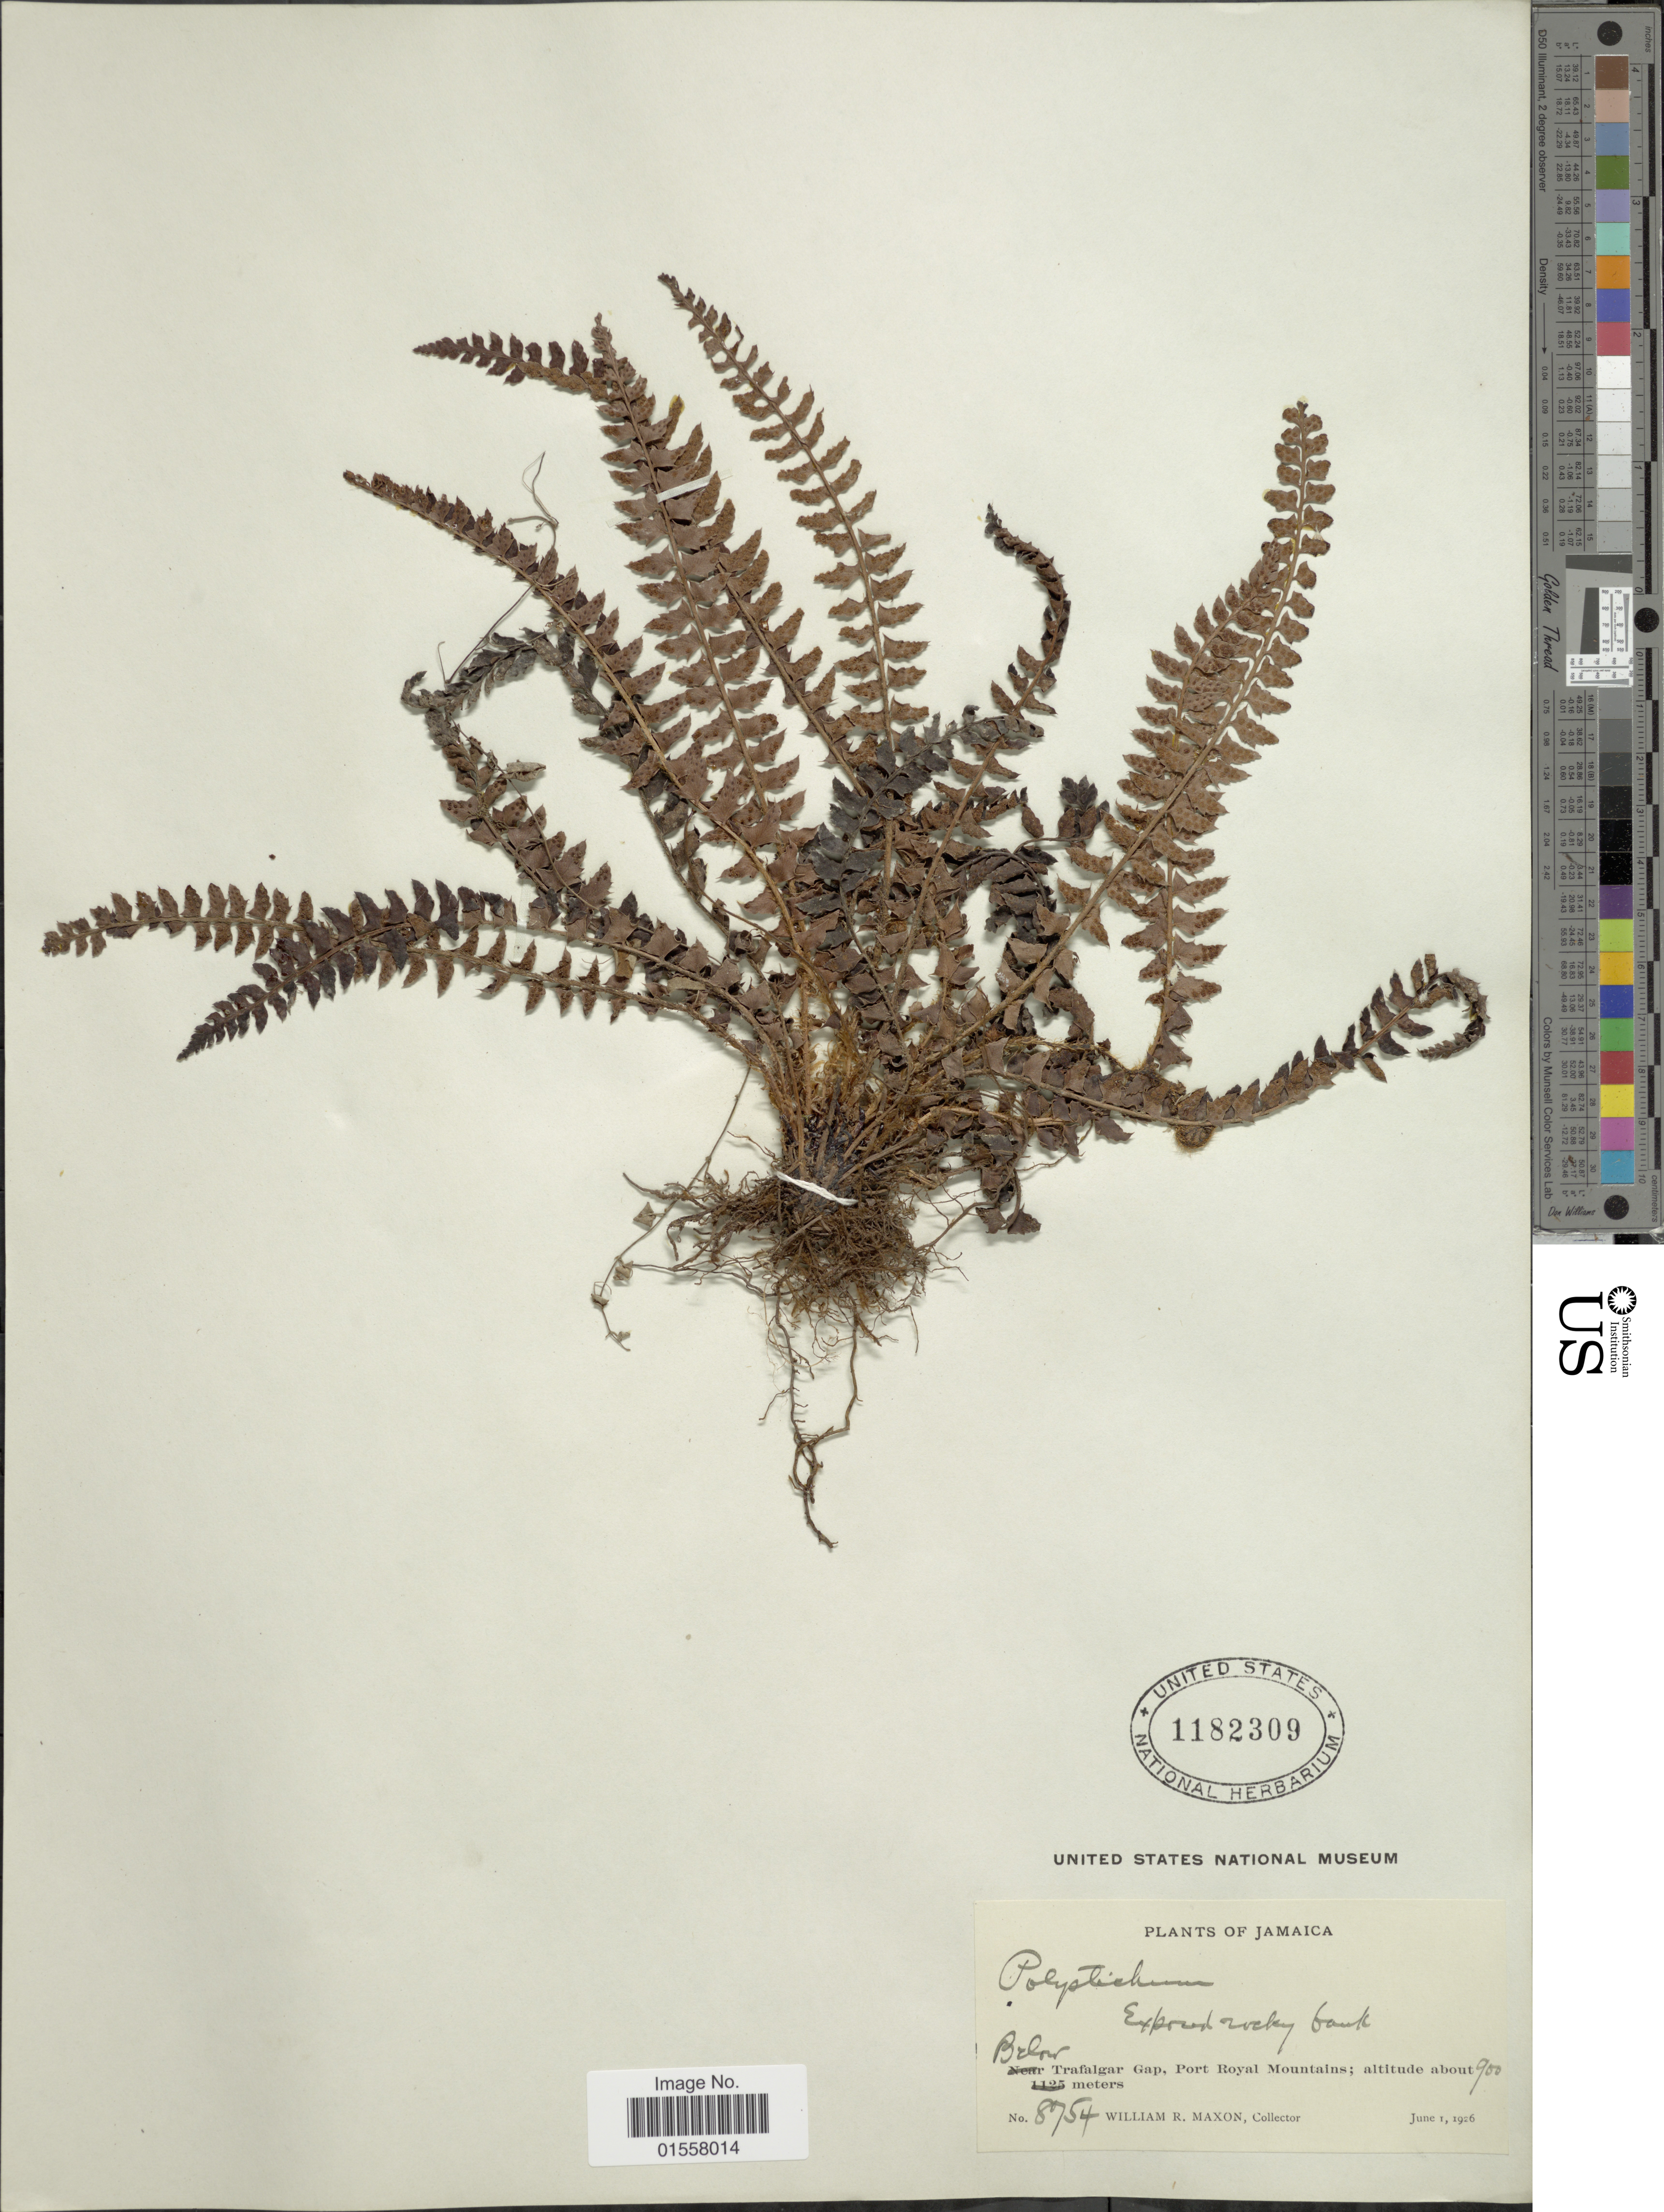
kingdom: Plantae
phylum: Tracheophyta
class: Polypodiopsida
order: Polypodiales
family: Dryopteridaceae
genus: Polystichum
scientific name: Polystichum echinatum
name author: (J.F. Gmel.) C. Chr.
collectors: W. R. Maxon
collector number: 8754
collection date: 1926-06-01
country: Jamaica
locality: Below Trafalgar Gap, Port Royal Mountains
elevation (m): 900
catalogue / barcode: US 1182309